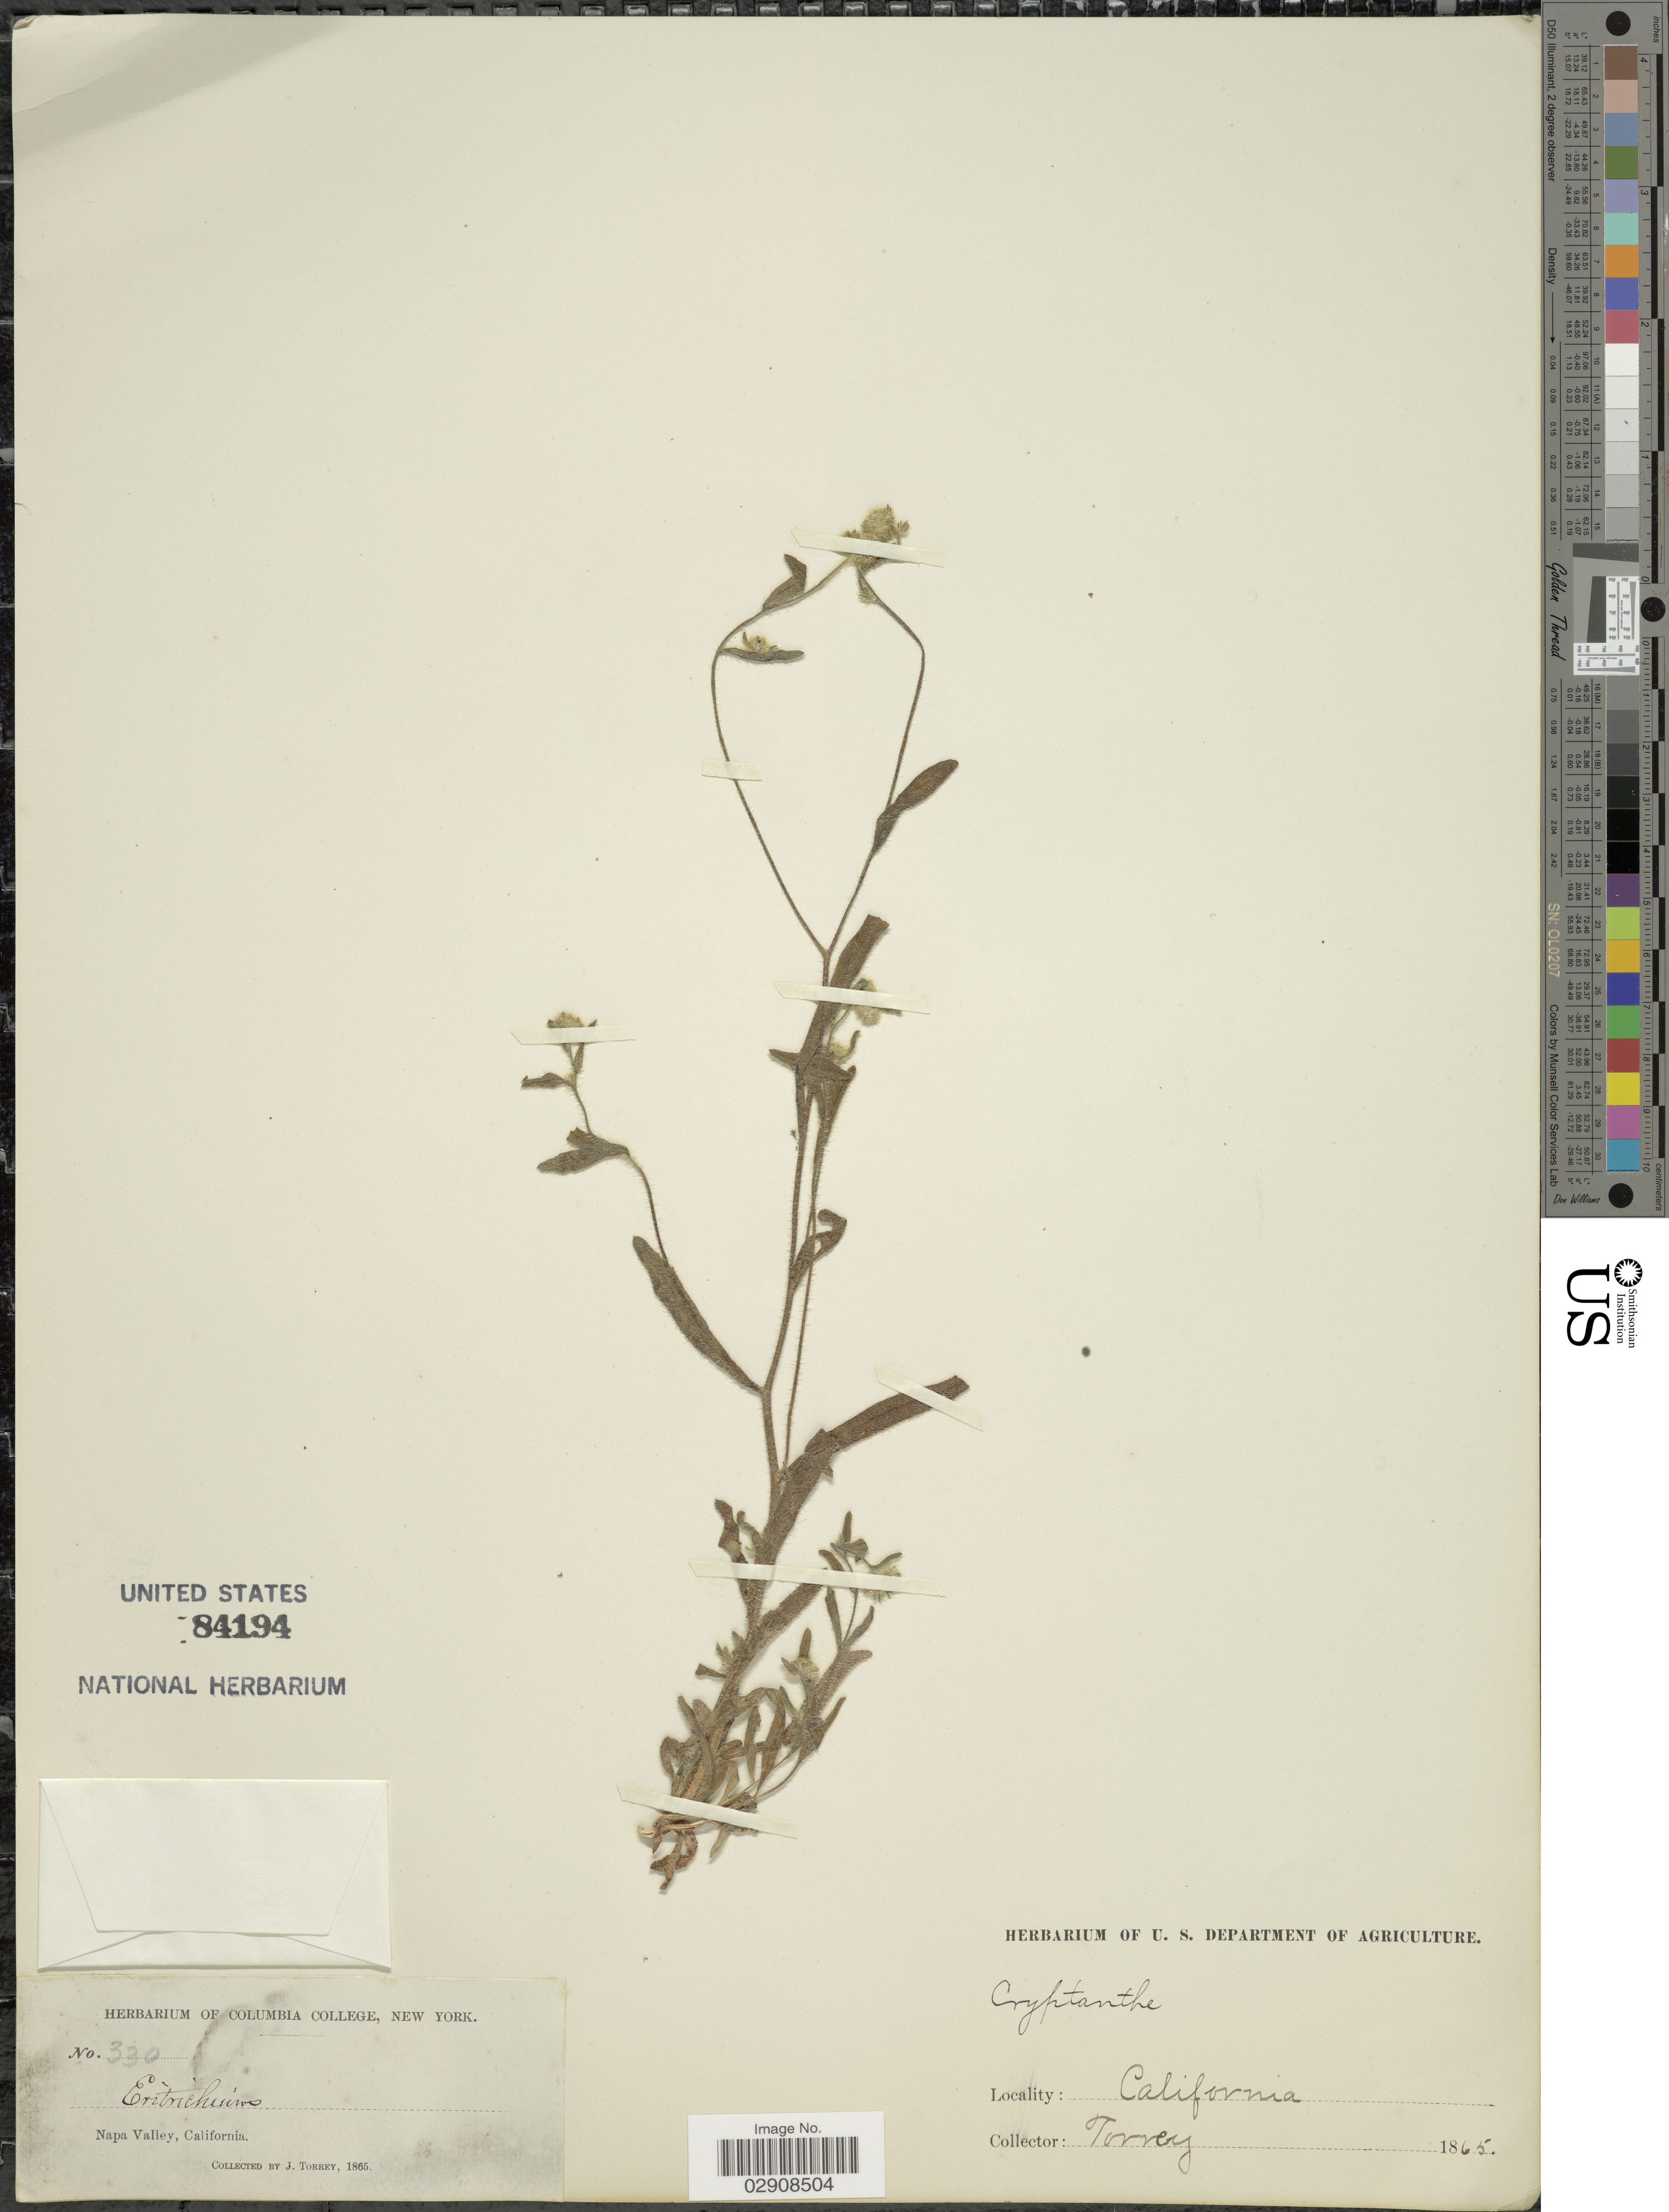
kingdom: Plantae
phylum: Tracheophyta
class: Magnoliopsida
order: Boraginales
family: Boraginaceae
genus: Cryptantha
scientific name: Cryptantha sp.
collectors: J. Torrey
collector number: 330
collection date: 1865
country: United States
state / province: California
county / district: Napa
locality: Napa Valley.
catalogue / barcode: US 84194